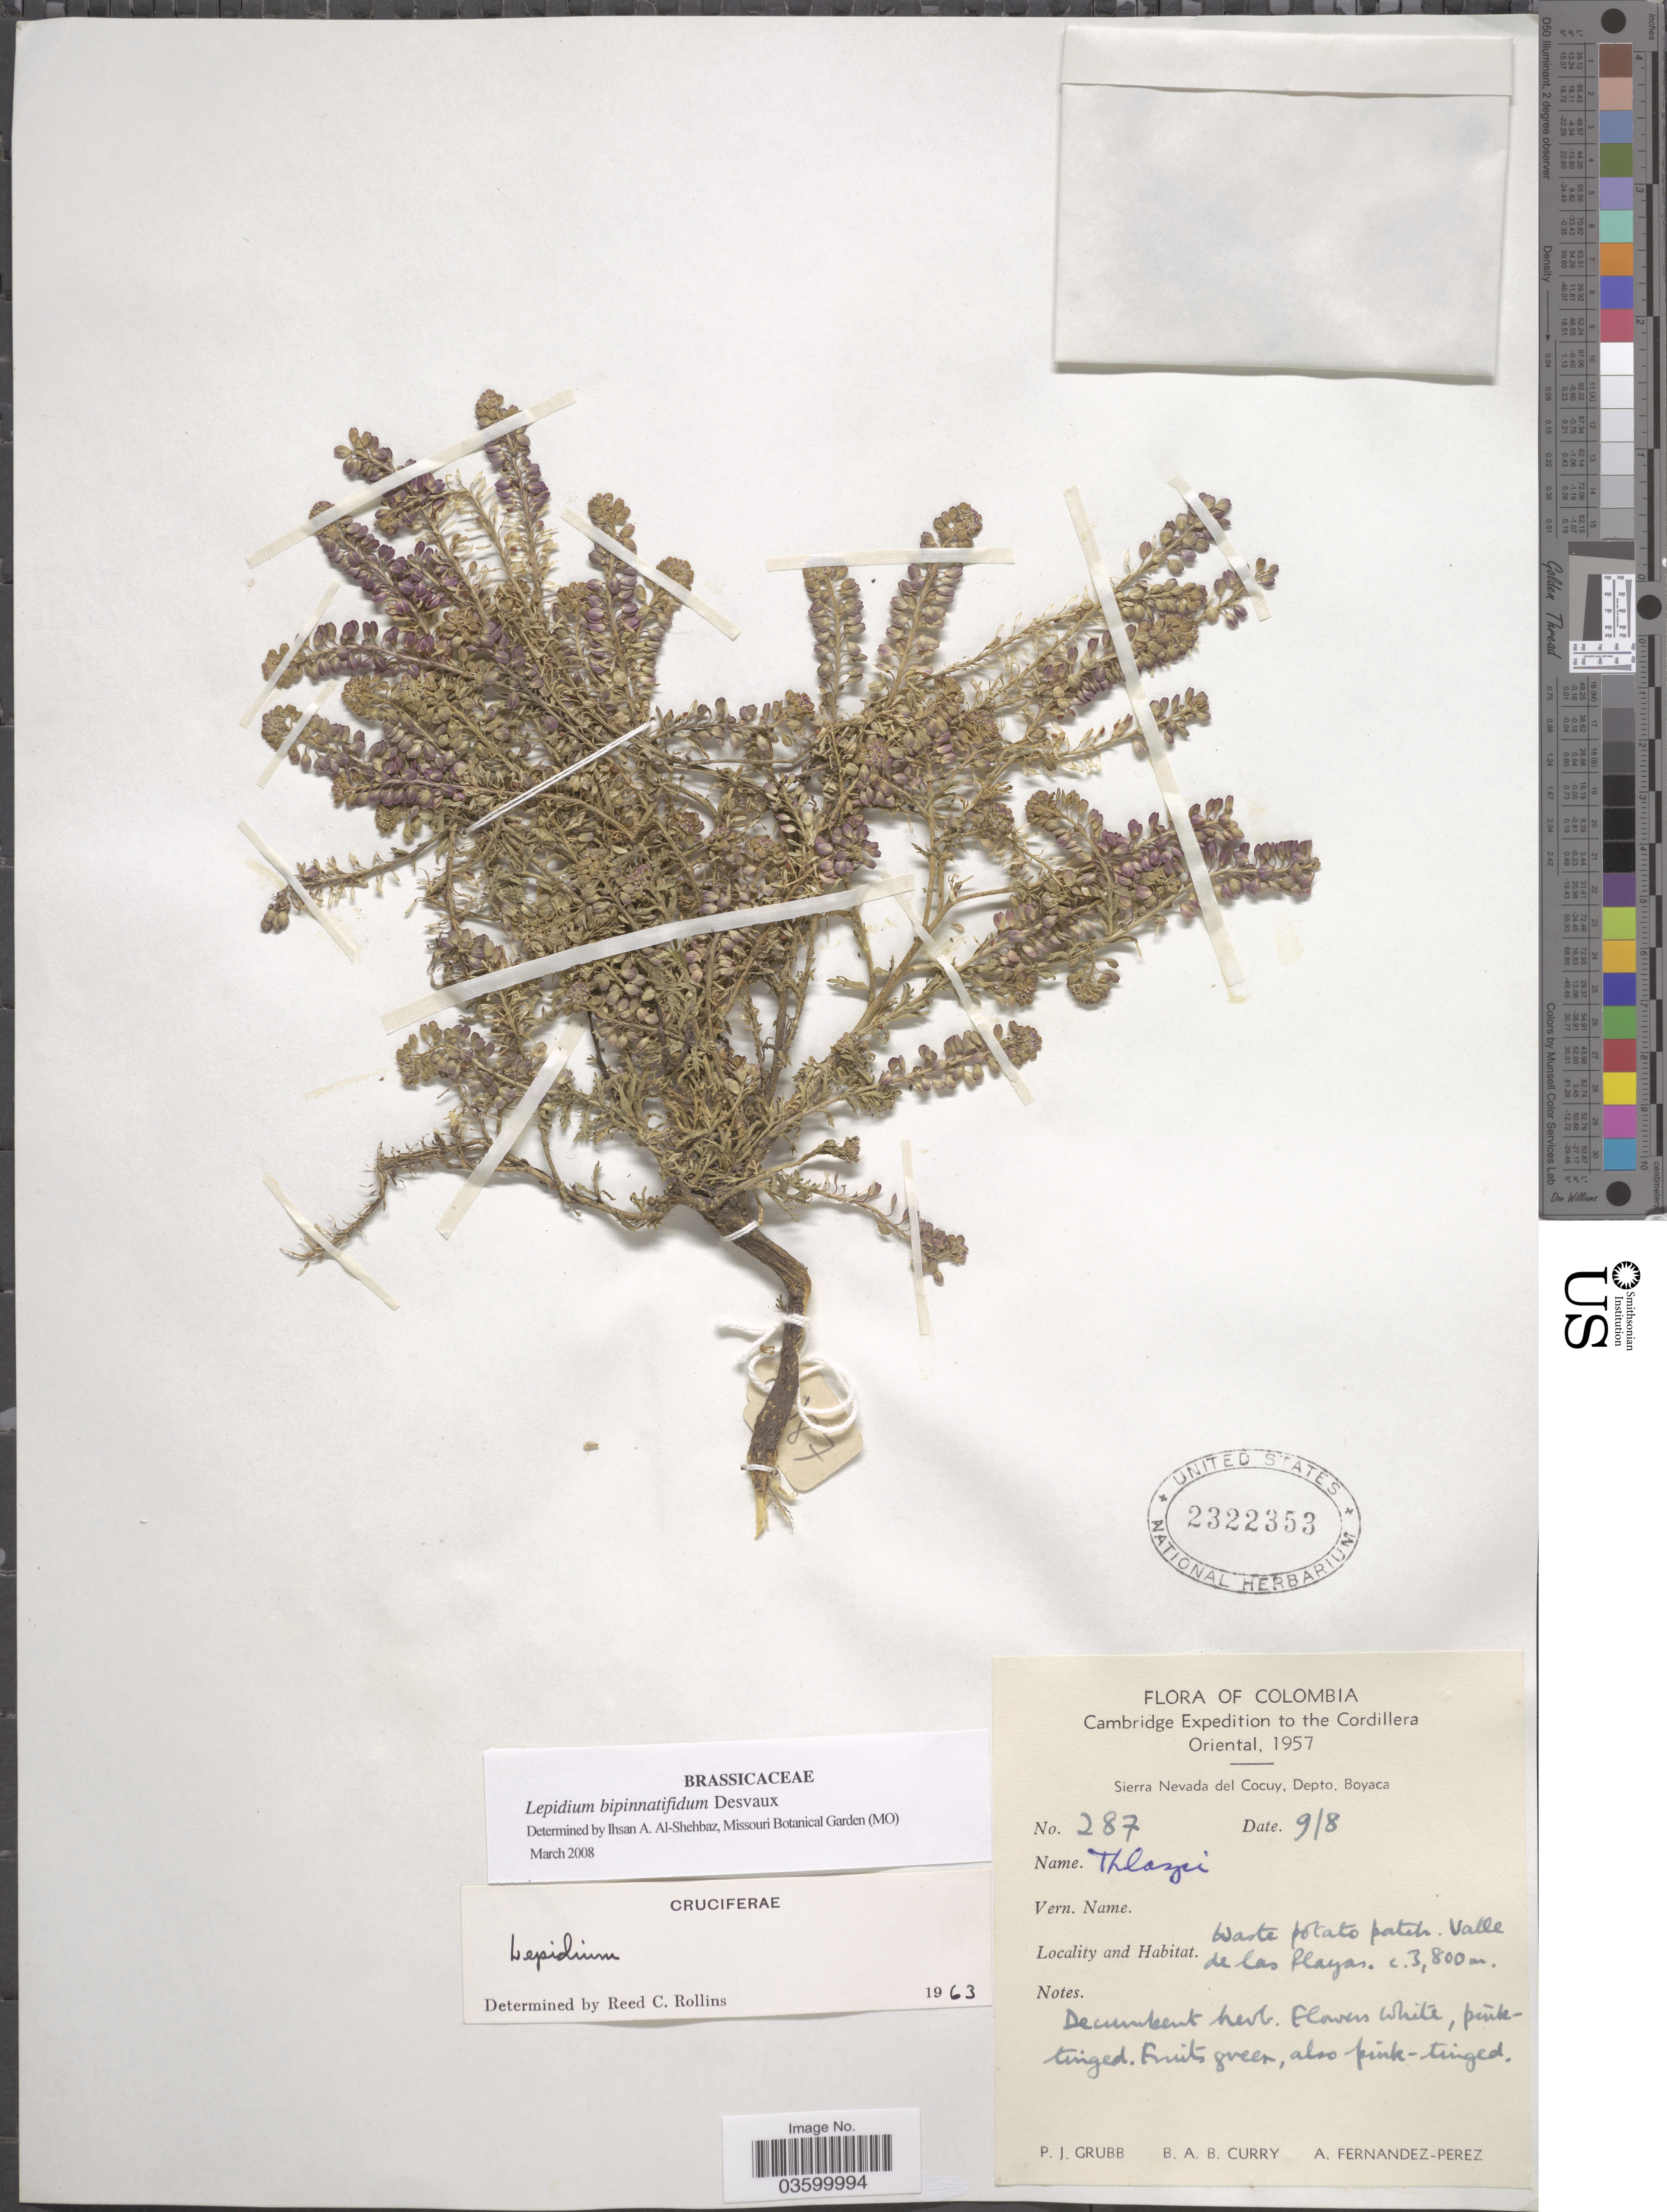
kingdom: Plantae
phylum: Tracheophyta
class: Magnoliopsida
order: Brassicales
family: Brassicaceae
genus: Lepidium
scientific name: Lepidium bipinnatifidum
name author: Desv.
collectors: P. J. Grubb, B. A. B. Curry & A. Fernández-Pérez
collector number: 287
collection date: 1957-08-09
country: Colombia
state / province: Boyacá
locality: Cordillera Oriental. Sierra Nevada del Cocuy, Depto. Boyaca. Valle de las Playas.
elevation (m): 3800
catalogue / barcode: US 2322353